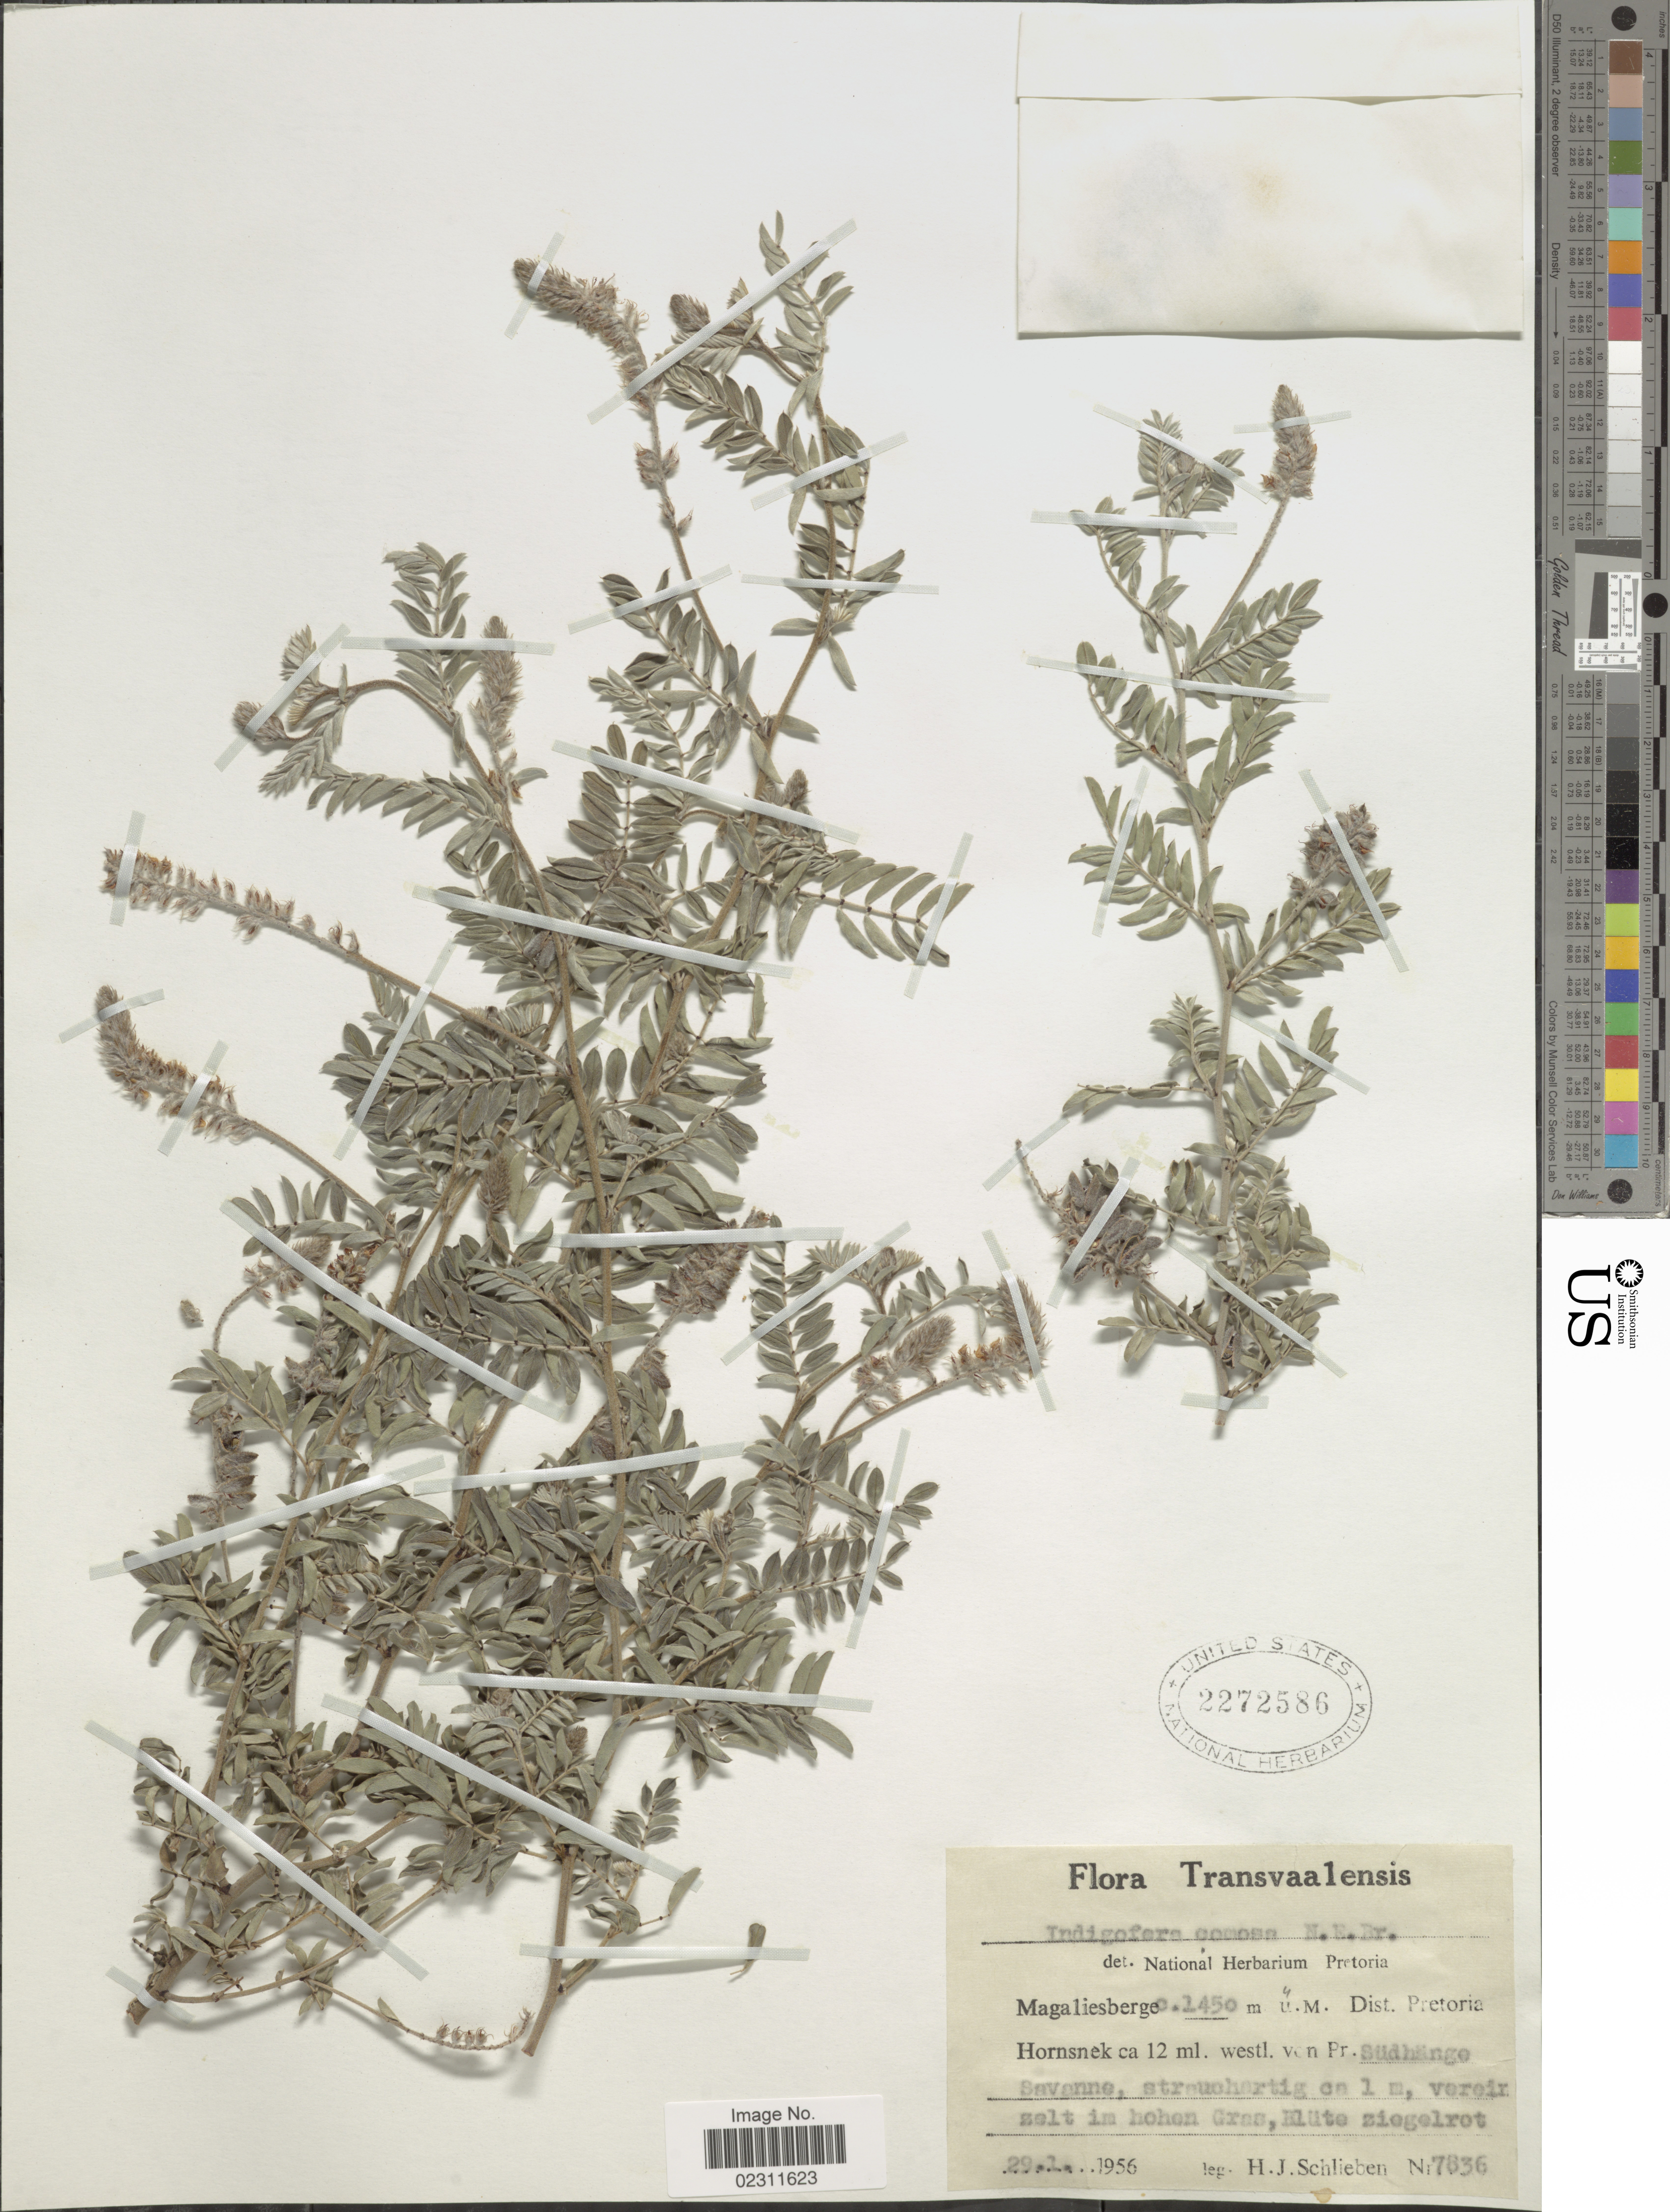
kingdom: Plantae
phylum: Tracheophyta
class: Magnoliopsida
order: Fabales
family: Fabaceae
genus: Indigofera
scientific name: Indigofera comosa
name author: N.E. Br.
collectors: H. J. Schlieben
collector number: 7836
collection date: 1956-01-29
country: South Africa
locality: Transvaalensis, Magaliesberge, Dist. Pretoria Hornsnek ca 12 ml. west. von Pr. Sudhange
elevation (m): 2450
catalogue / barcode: US 2272586